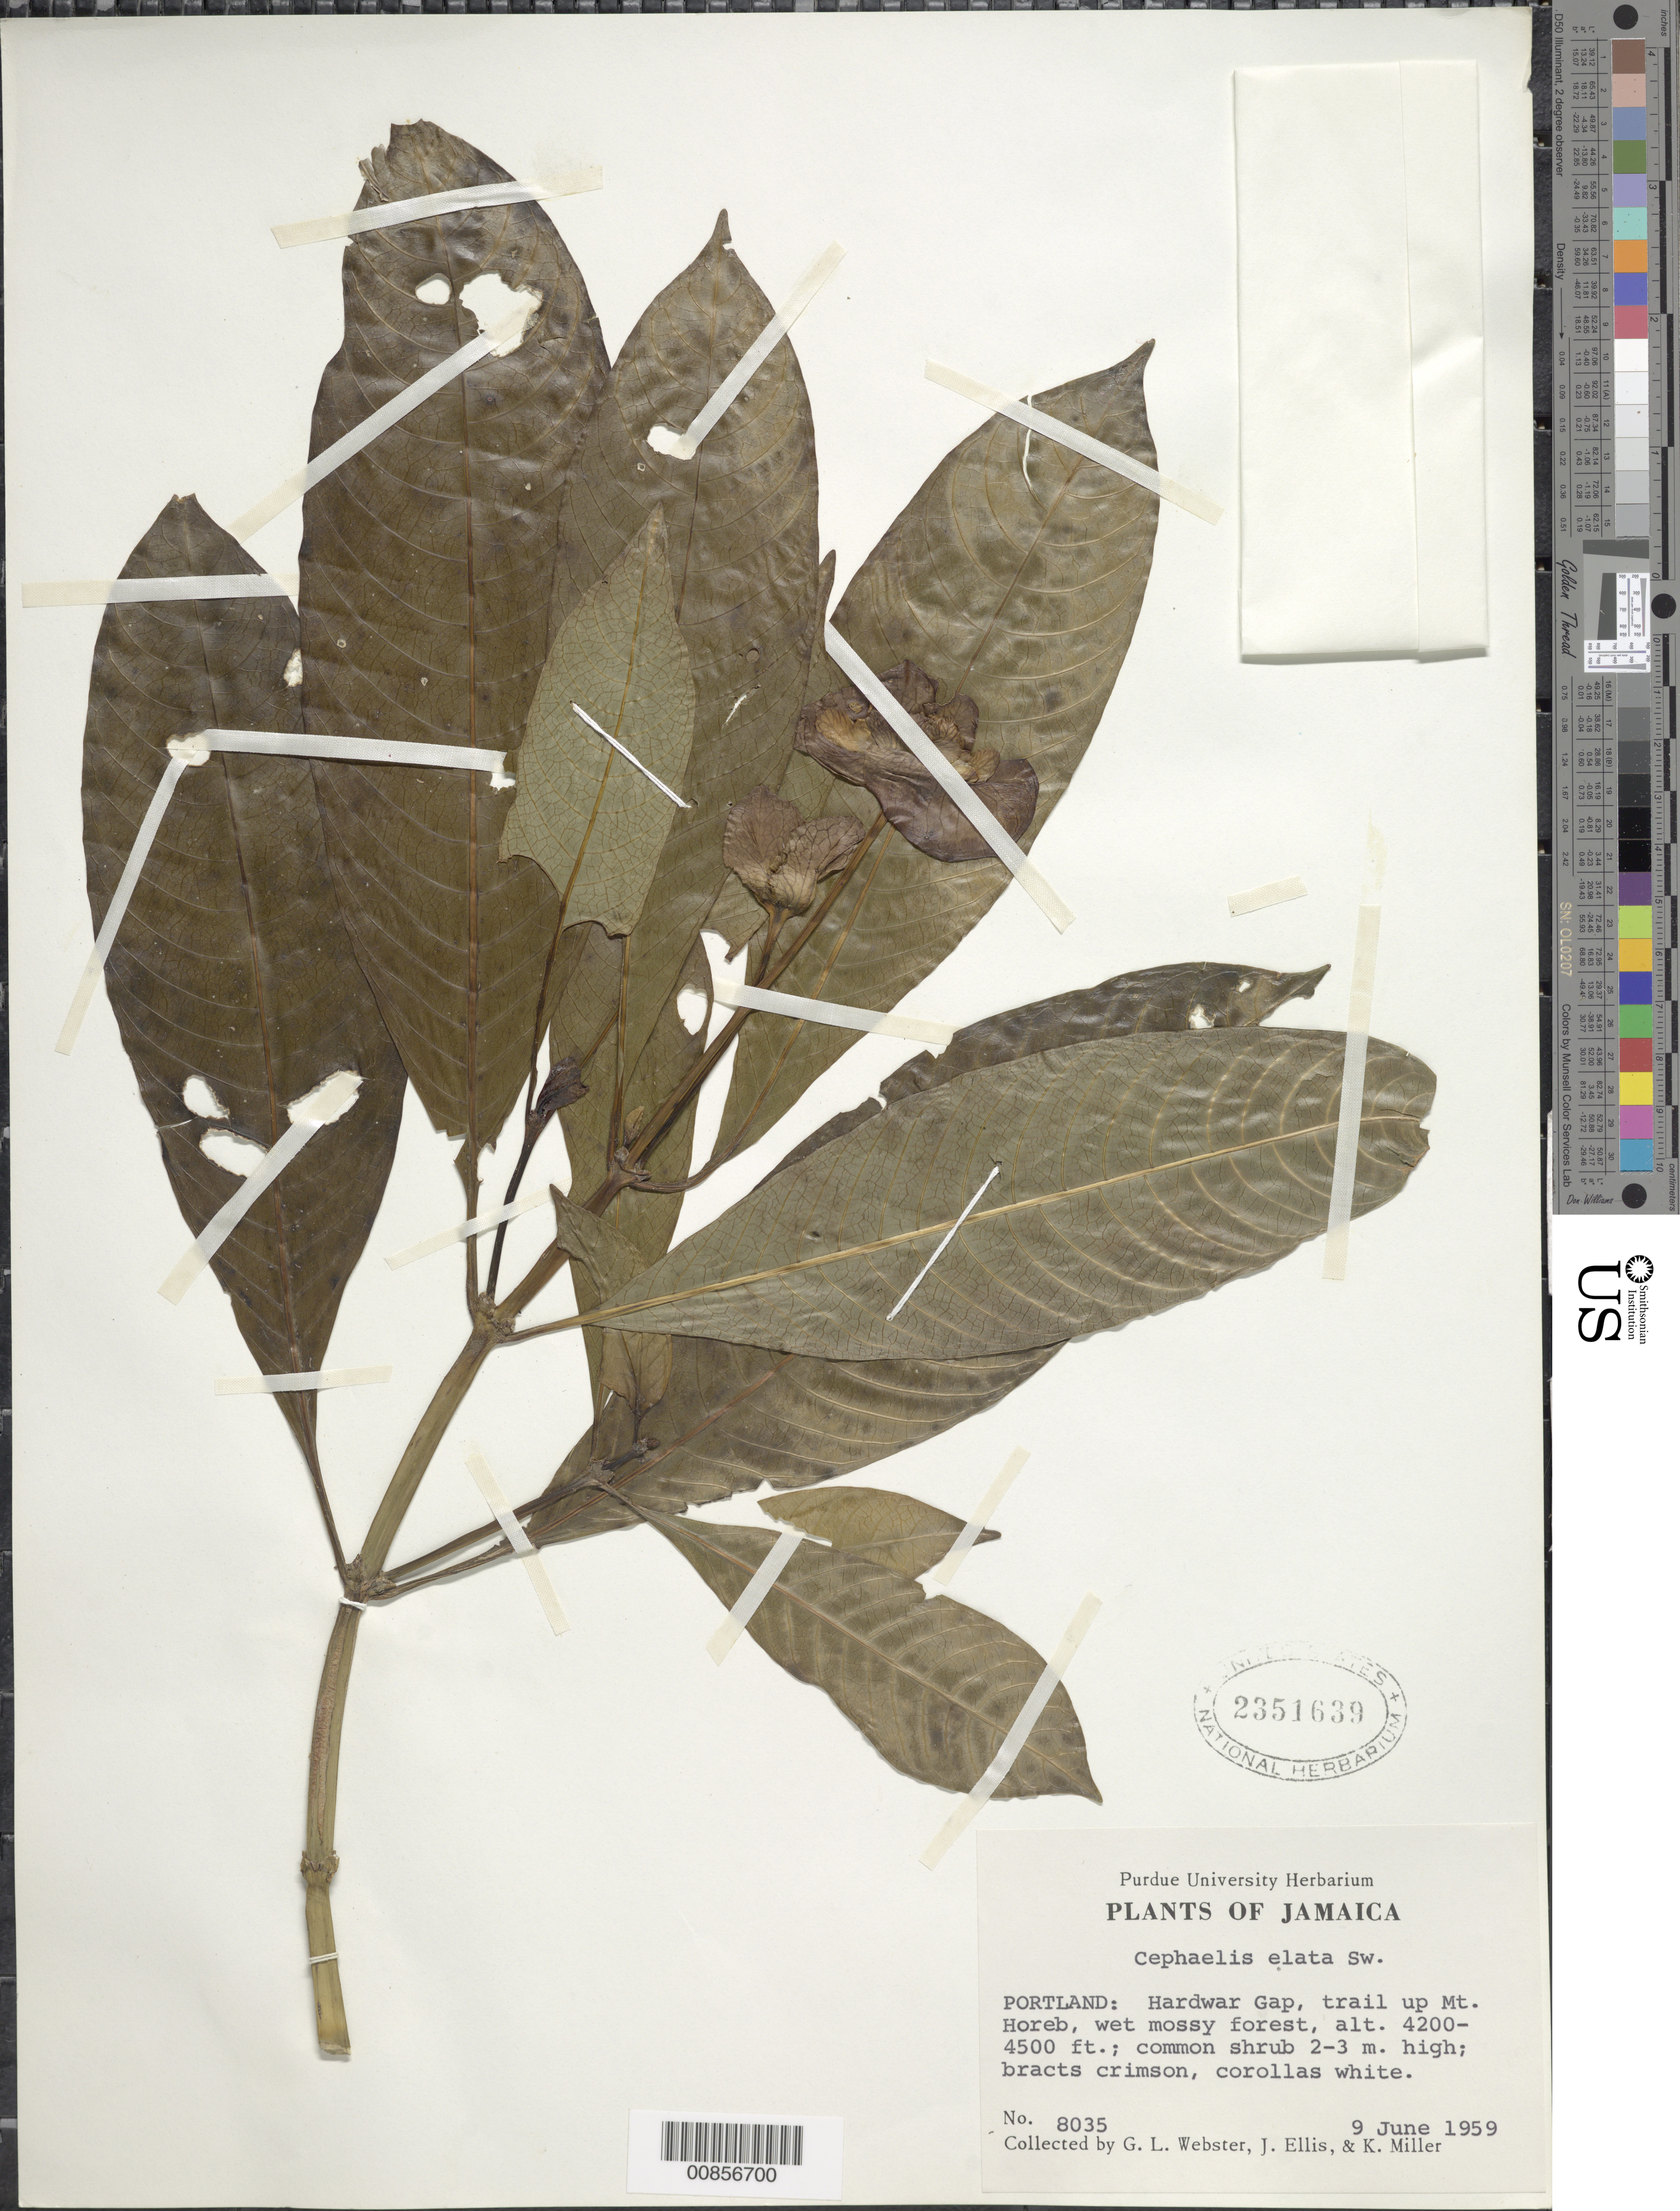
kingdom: Plantae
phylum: Tracheophyta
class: Magnoliopsida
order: Gentianales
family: Rubiaceae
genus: Psychotria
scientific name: Psychotria elata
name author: (Sw.) Hammel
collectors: G. L. Webster, J. R. Ellis & K. Miller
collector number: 8035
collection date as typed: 09 Jun 1959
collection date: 1959-06-09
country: Jamaica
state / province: Portland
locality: Hardwar Gap, trail up Mt. Horeb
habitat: Wet mossy montane forest, near trail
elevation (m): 1280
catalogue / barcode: US 2351639